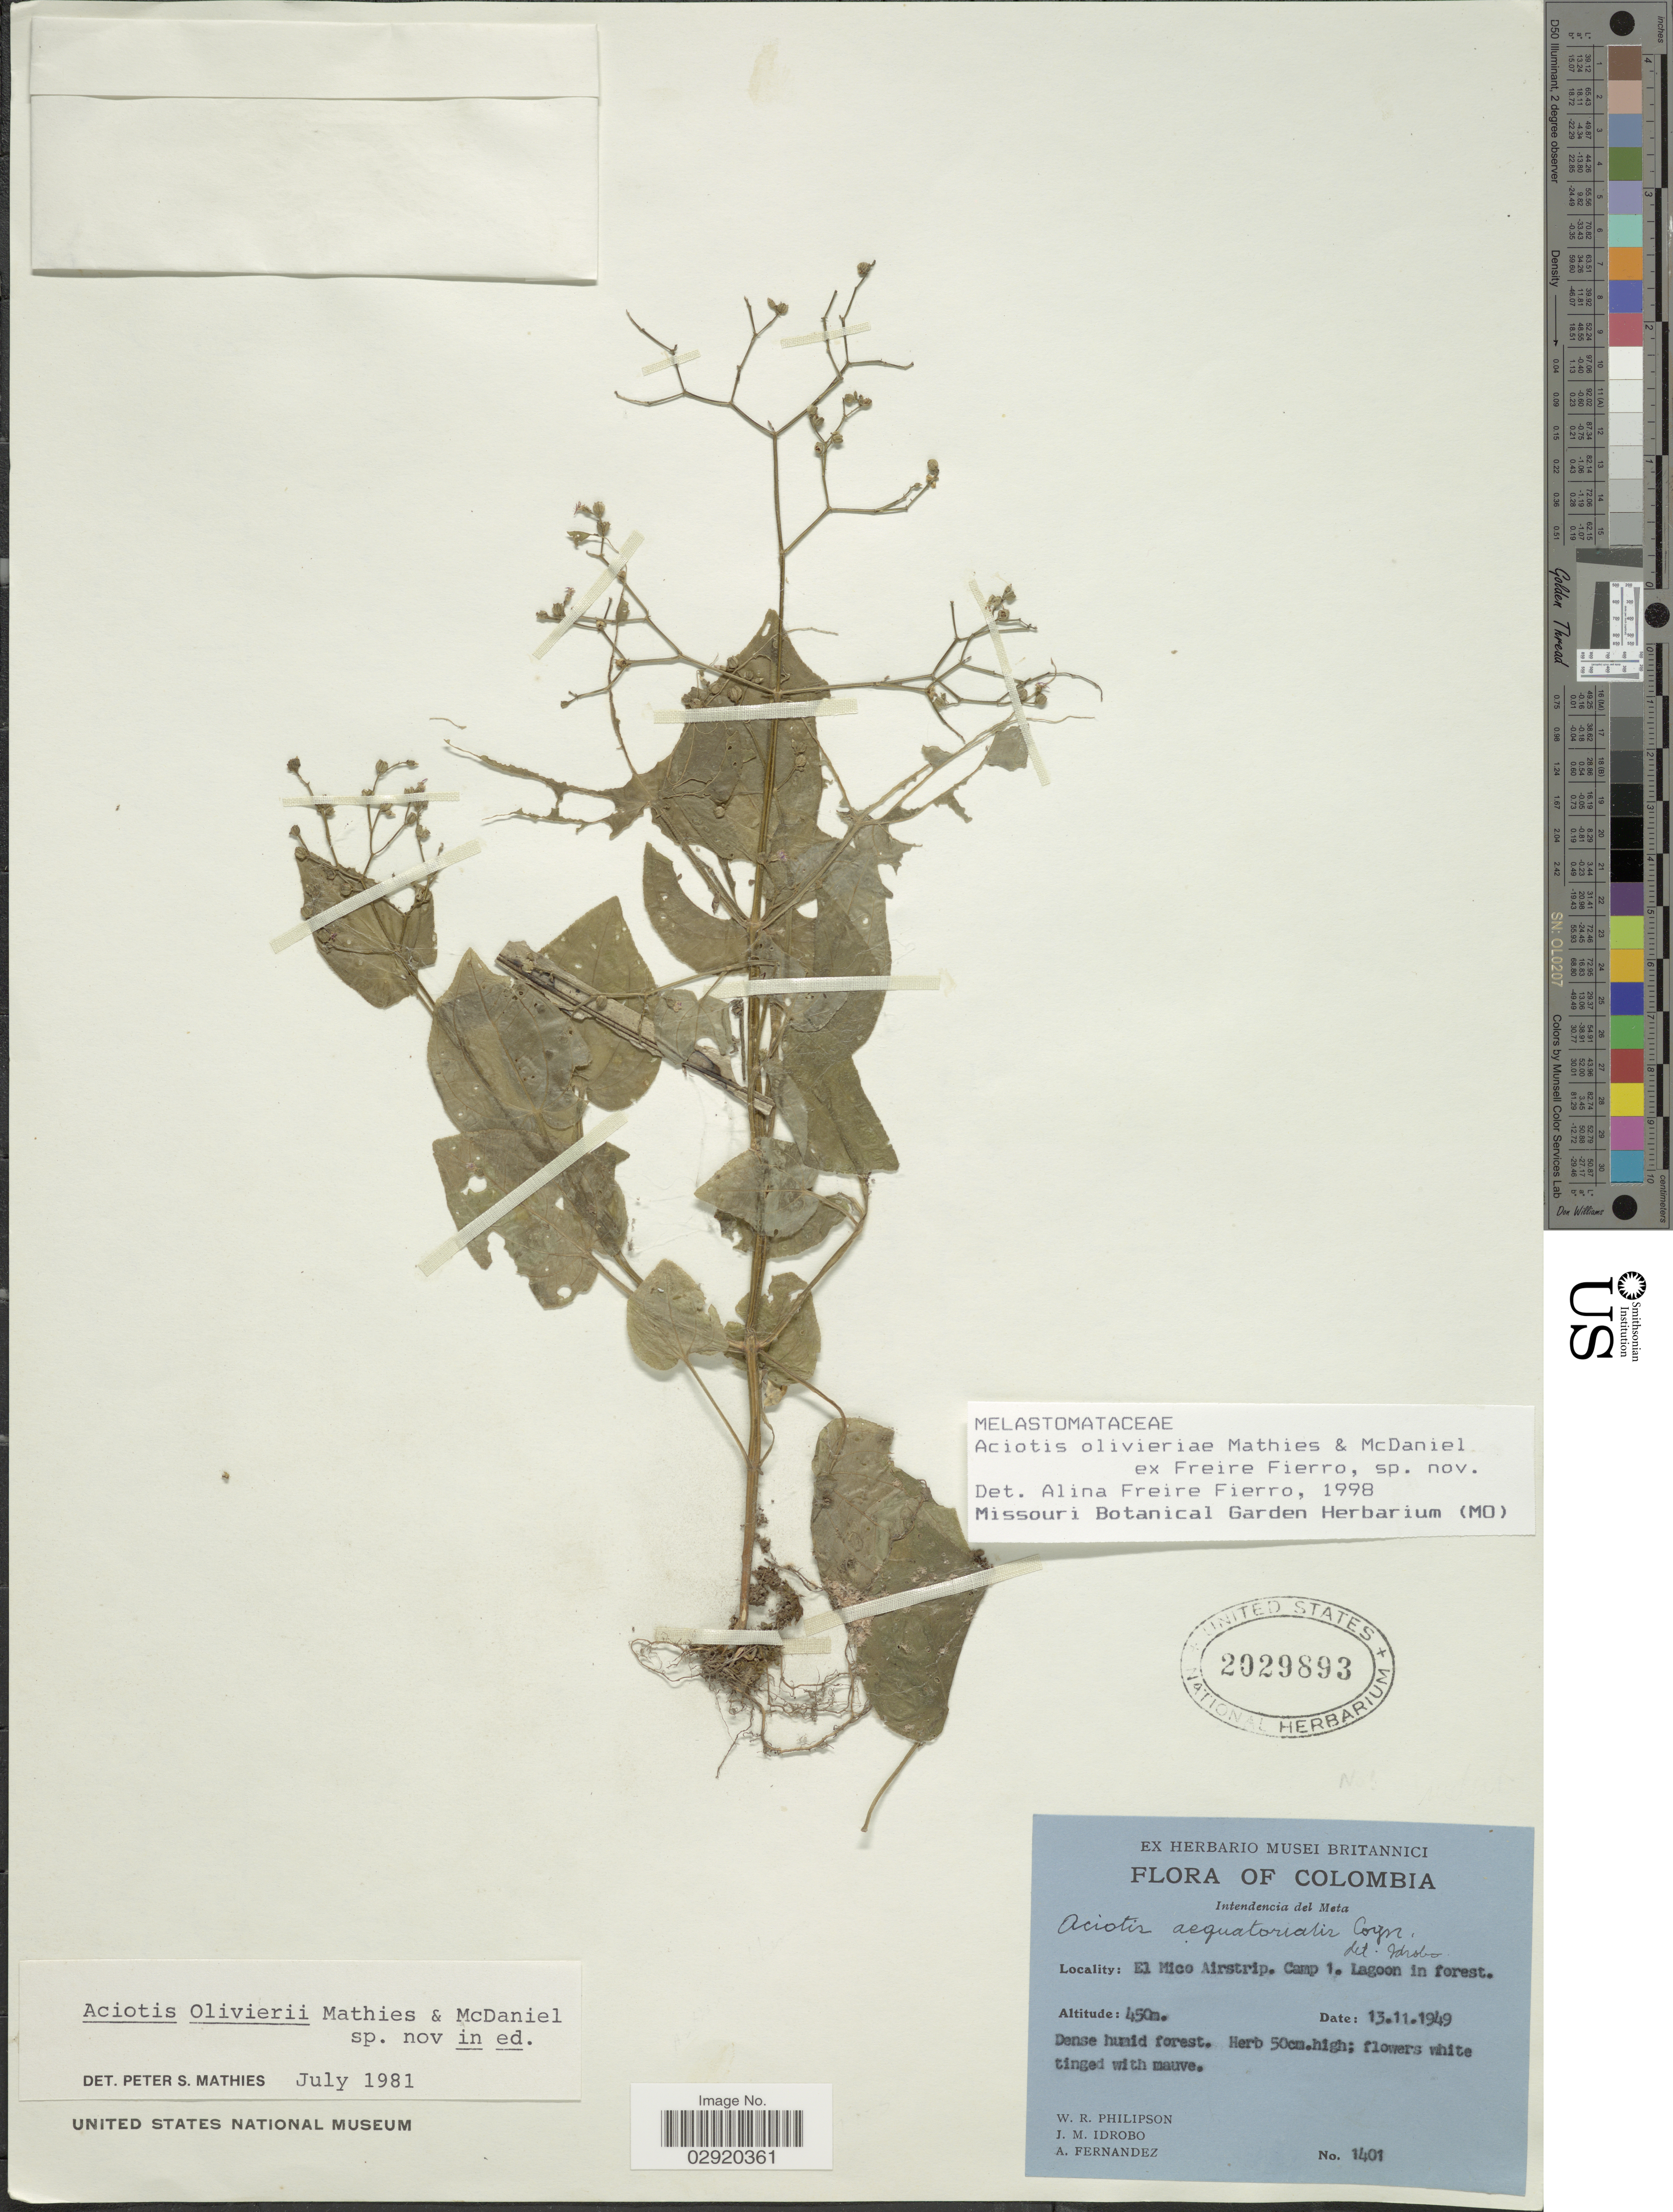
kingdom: Plantae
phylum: Tracheophyta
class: Magnoliopsida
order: Myrtales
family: Melastomataceae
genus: Aciotis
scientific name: Aciotis olivieriana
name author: Freire-Fierro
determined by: Freire-Fierro, A.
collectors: W. R. Philipson, J. M. Idrobo & A. Fernandez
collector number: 1401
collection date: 1949-11-13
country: Colombia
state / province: Meta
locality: Intendencia del Meta. El Mice Airstrip. Camp 1. Lagoon in forest.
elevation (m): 450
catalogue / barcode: US 2029893